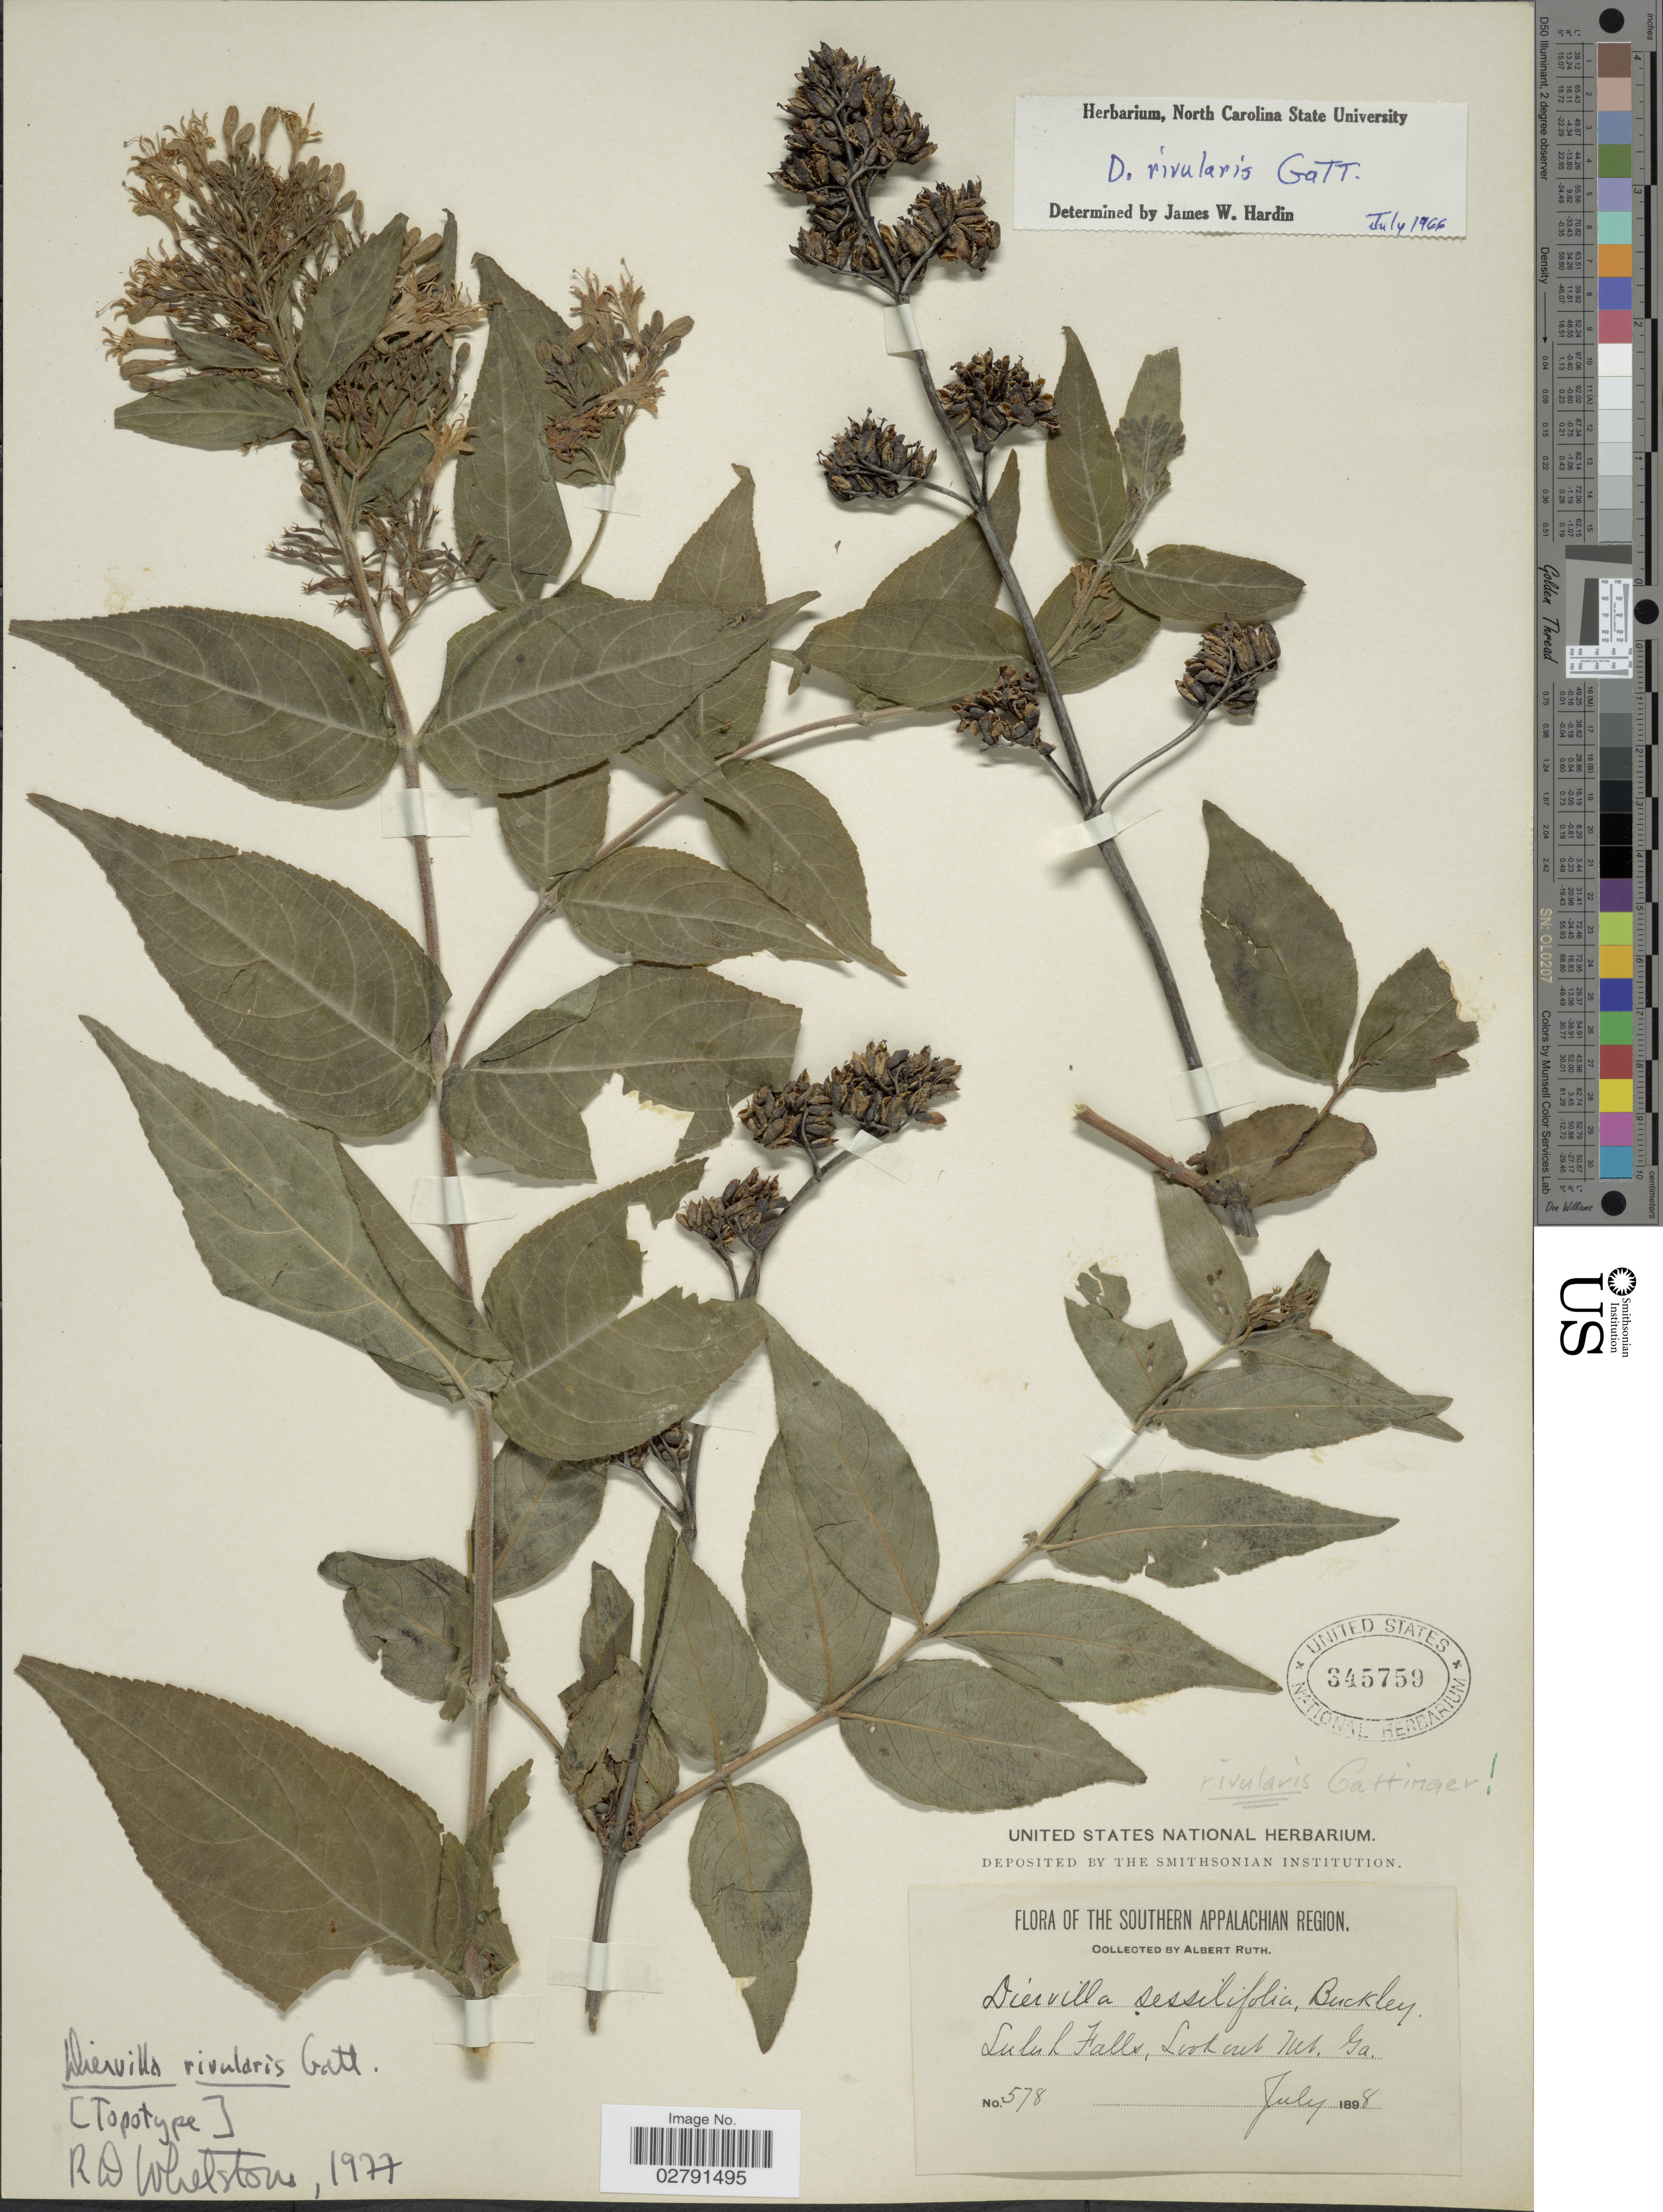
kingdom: Plantae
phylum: Tracheophyta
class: Magnoliopsida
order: Dipsacales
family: Caprifoliaceae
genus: Diervilla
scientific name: Diervilla rivularis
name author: Gatt.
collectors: A. Ruth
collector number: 578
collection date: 1898-07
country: United States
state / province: Georgia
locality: Southern Appalachian Region, Luluh Falls, Lookout Mt. Ga.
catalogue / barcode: US 345759